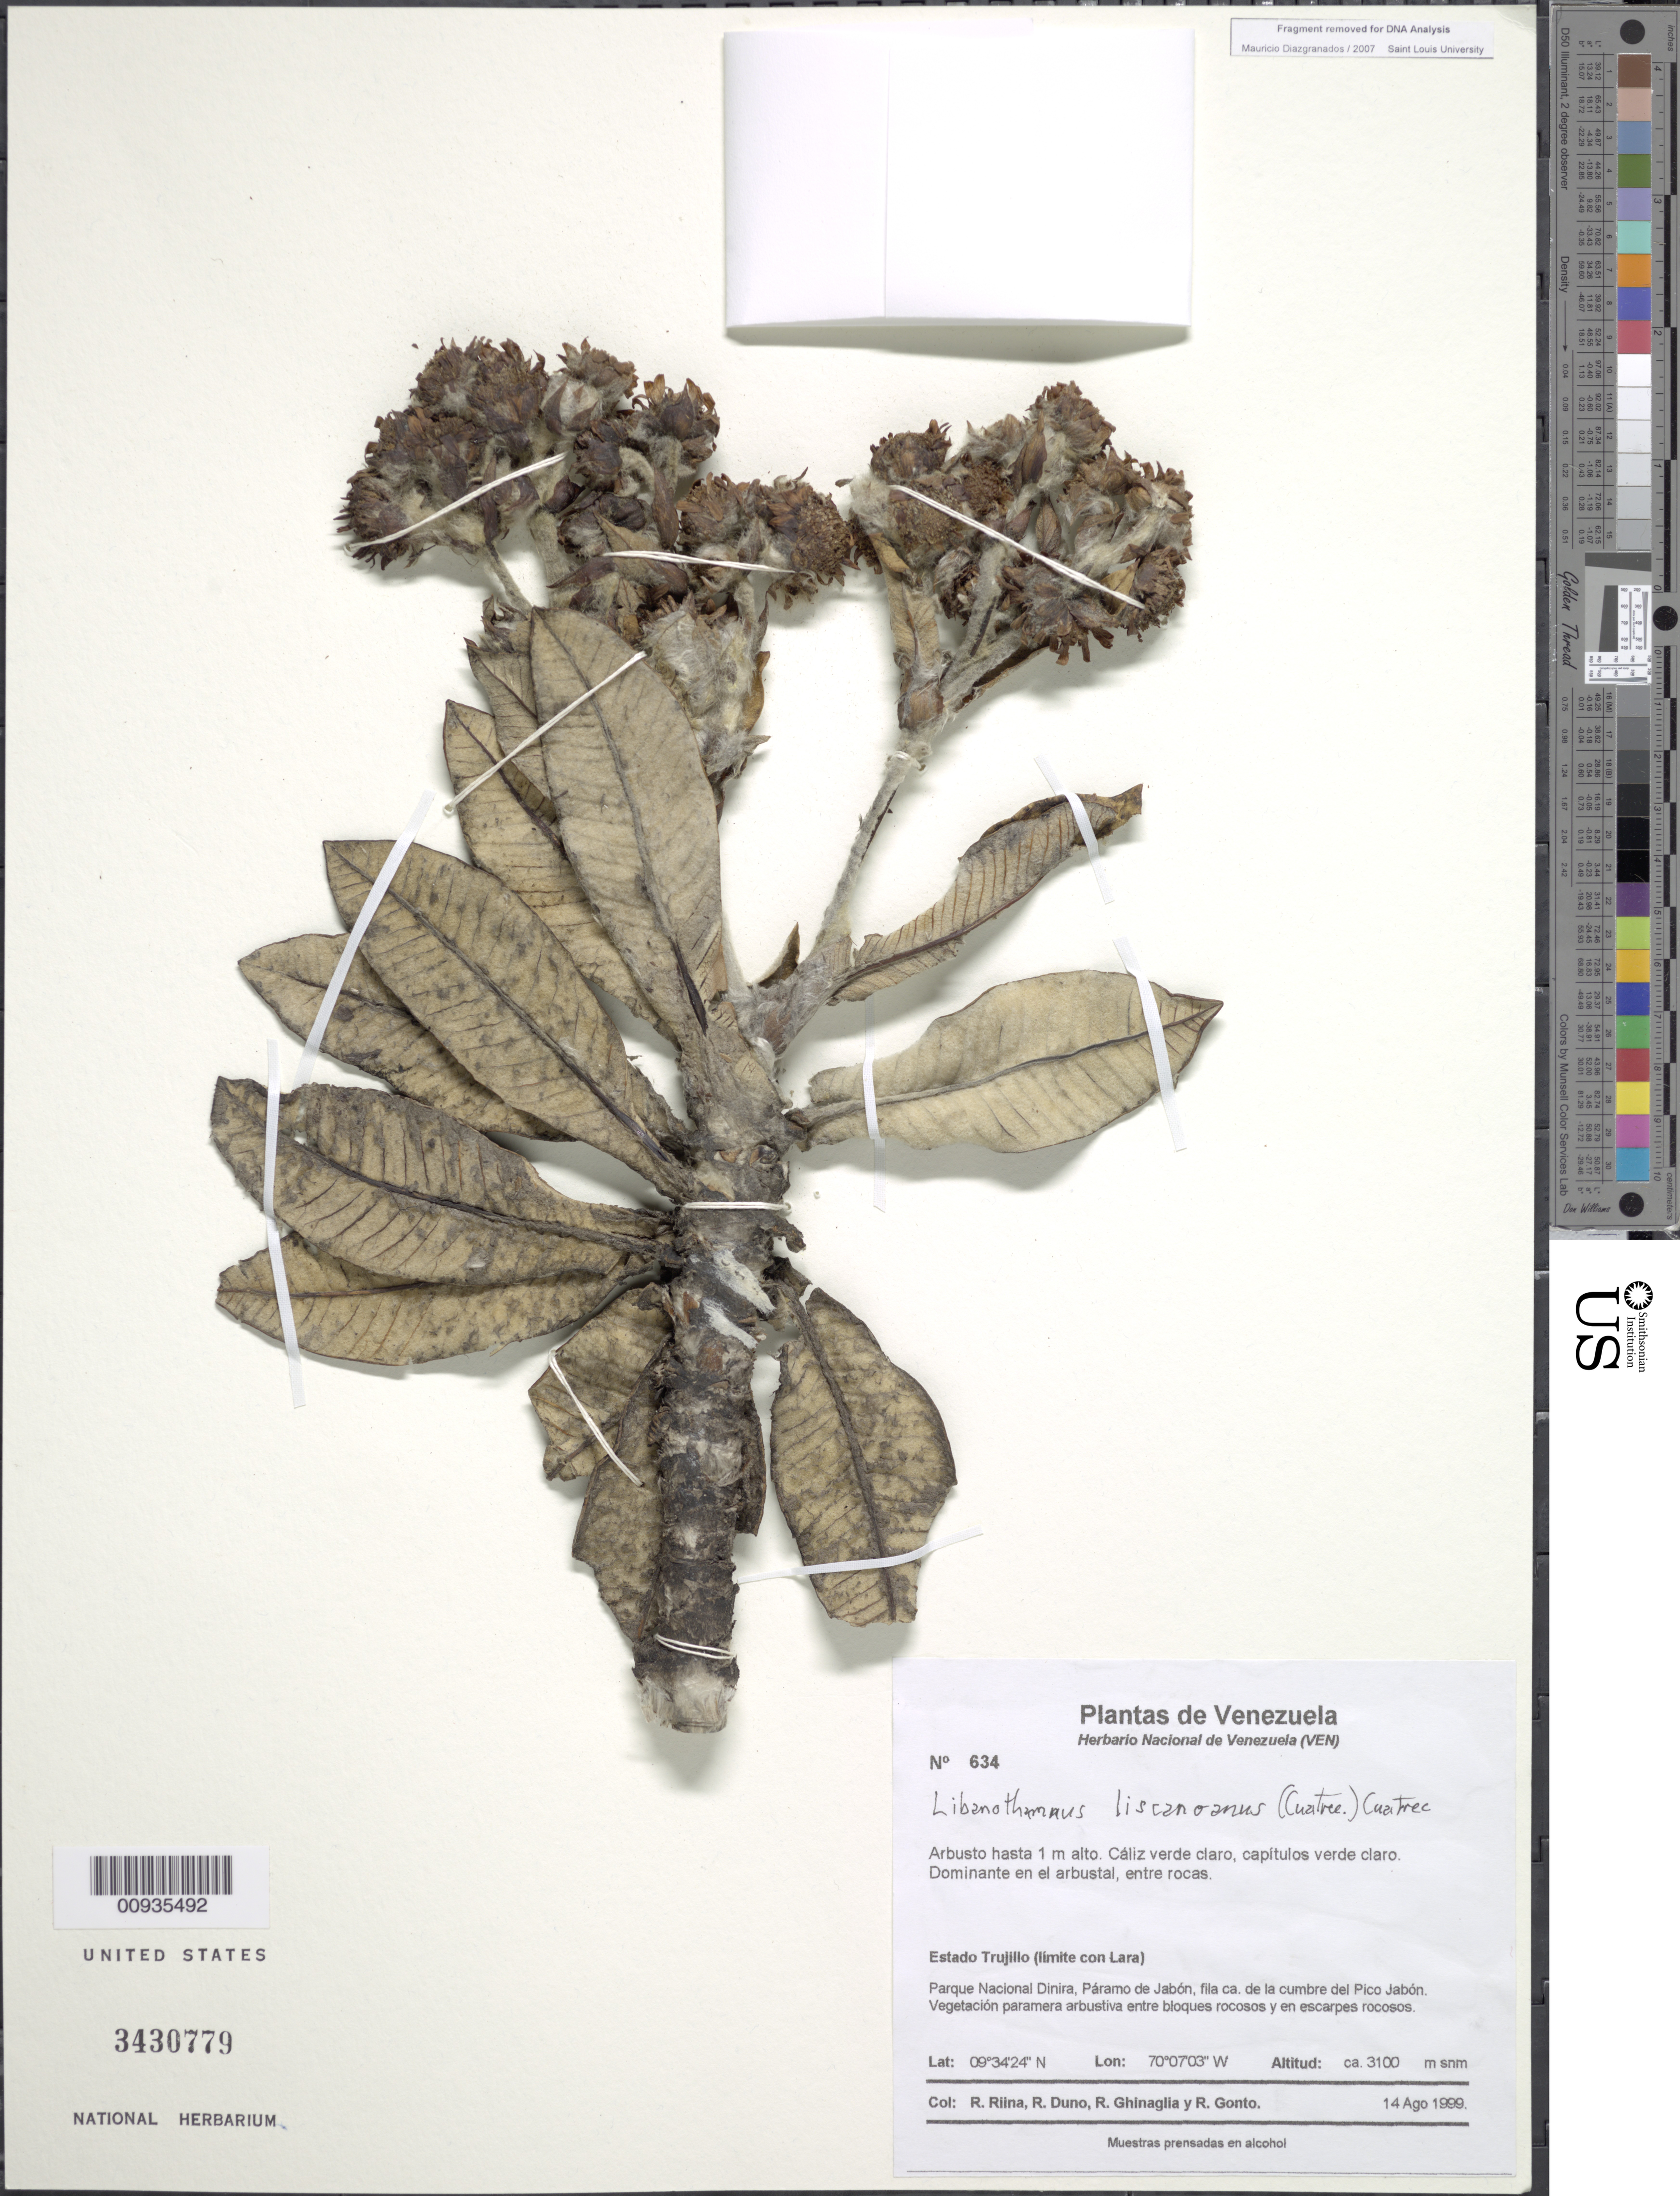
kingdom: Plantae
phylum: Tracheophyta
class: Magnoliopsida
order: Asterales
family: Asteraceae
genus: Libanothamnus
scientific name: Libanothamnus liscanoanus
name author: (Cuatrec.) Cuatrec.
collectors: R. Riina, R. Duno de Stefano, R. Ghinaglia & R. Gonto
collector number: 634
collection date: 1999-08-14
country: Venezuela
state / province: Trujillo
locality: Páramo de El Jabón. (Límite con Lara) Parque Nacional Dinira, fila ca. De la cumbre del Pico Jabón.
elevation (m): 3100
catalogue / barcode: US 3430779